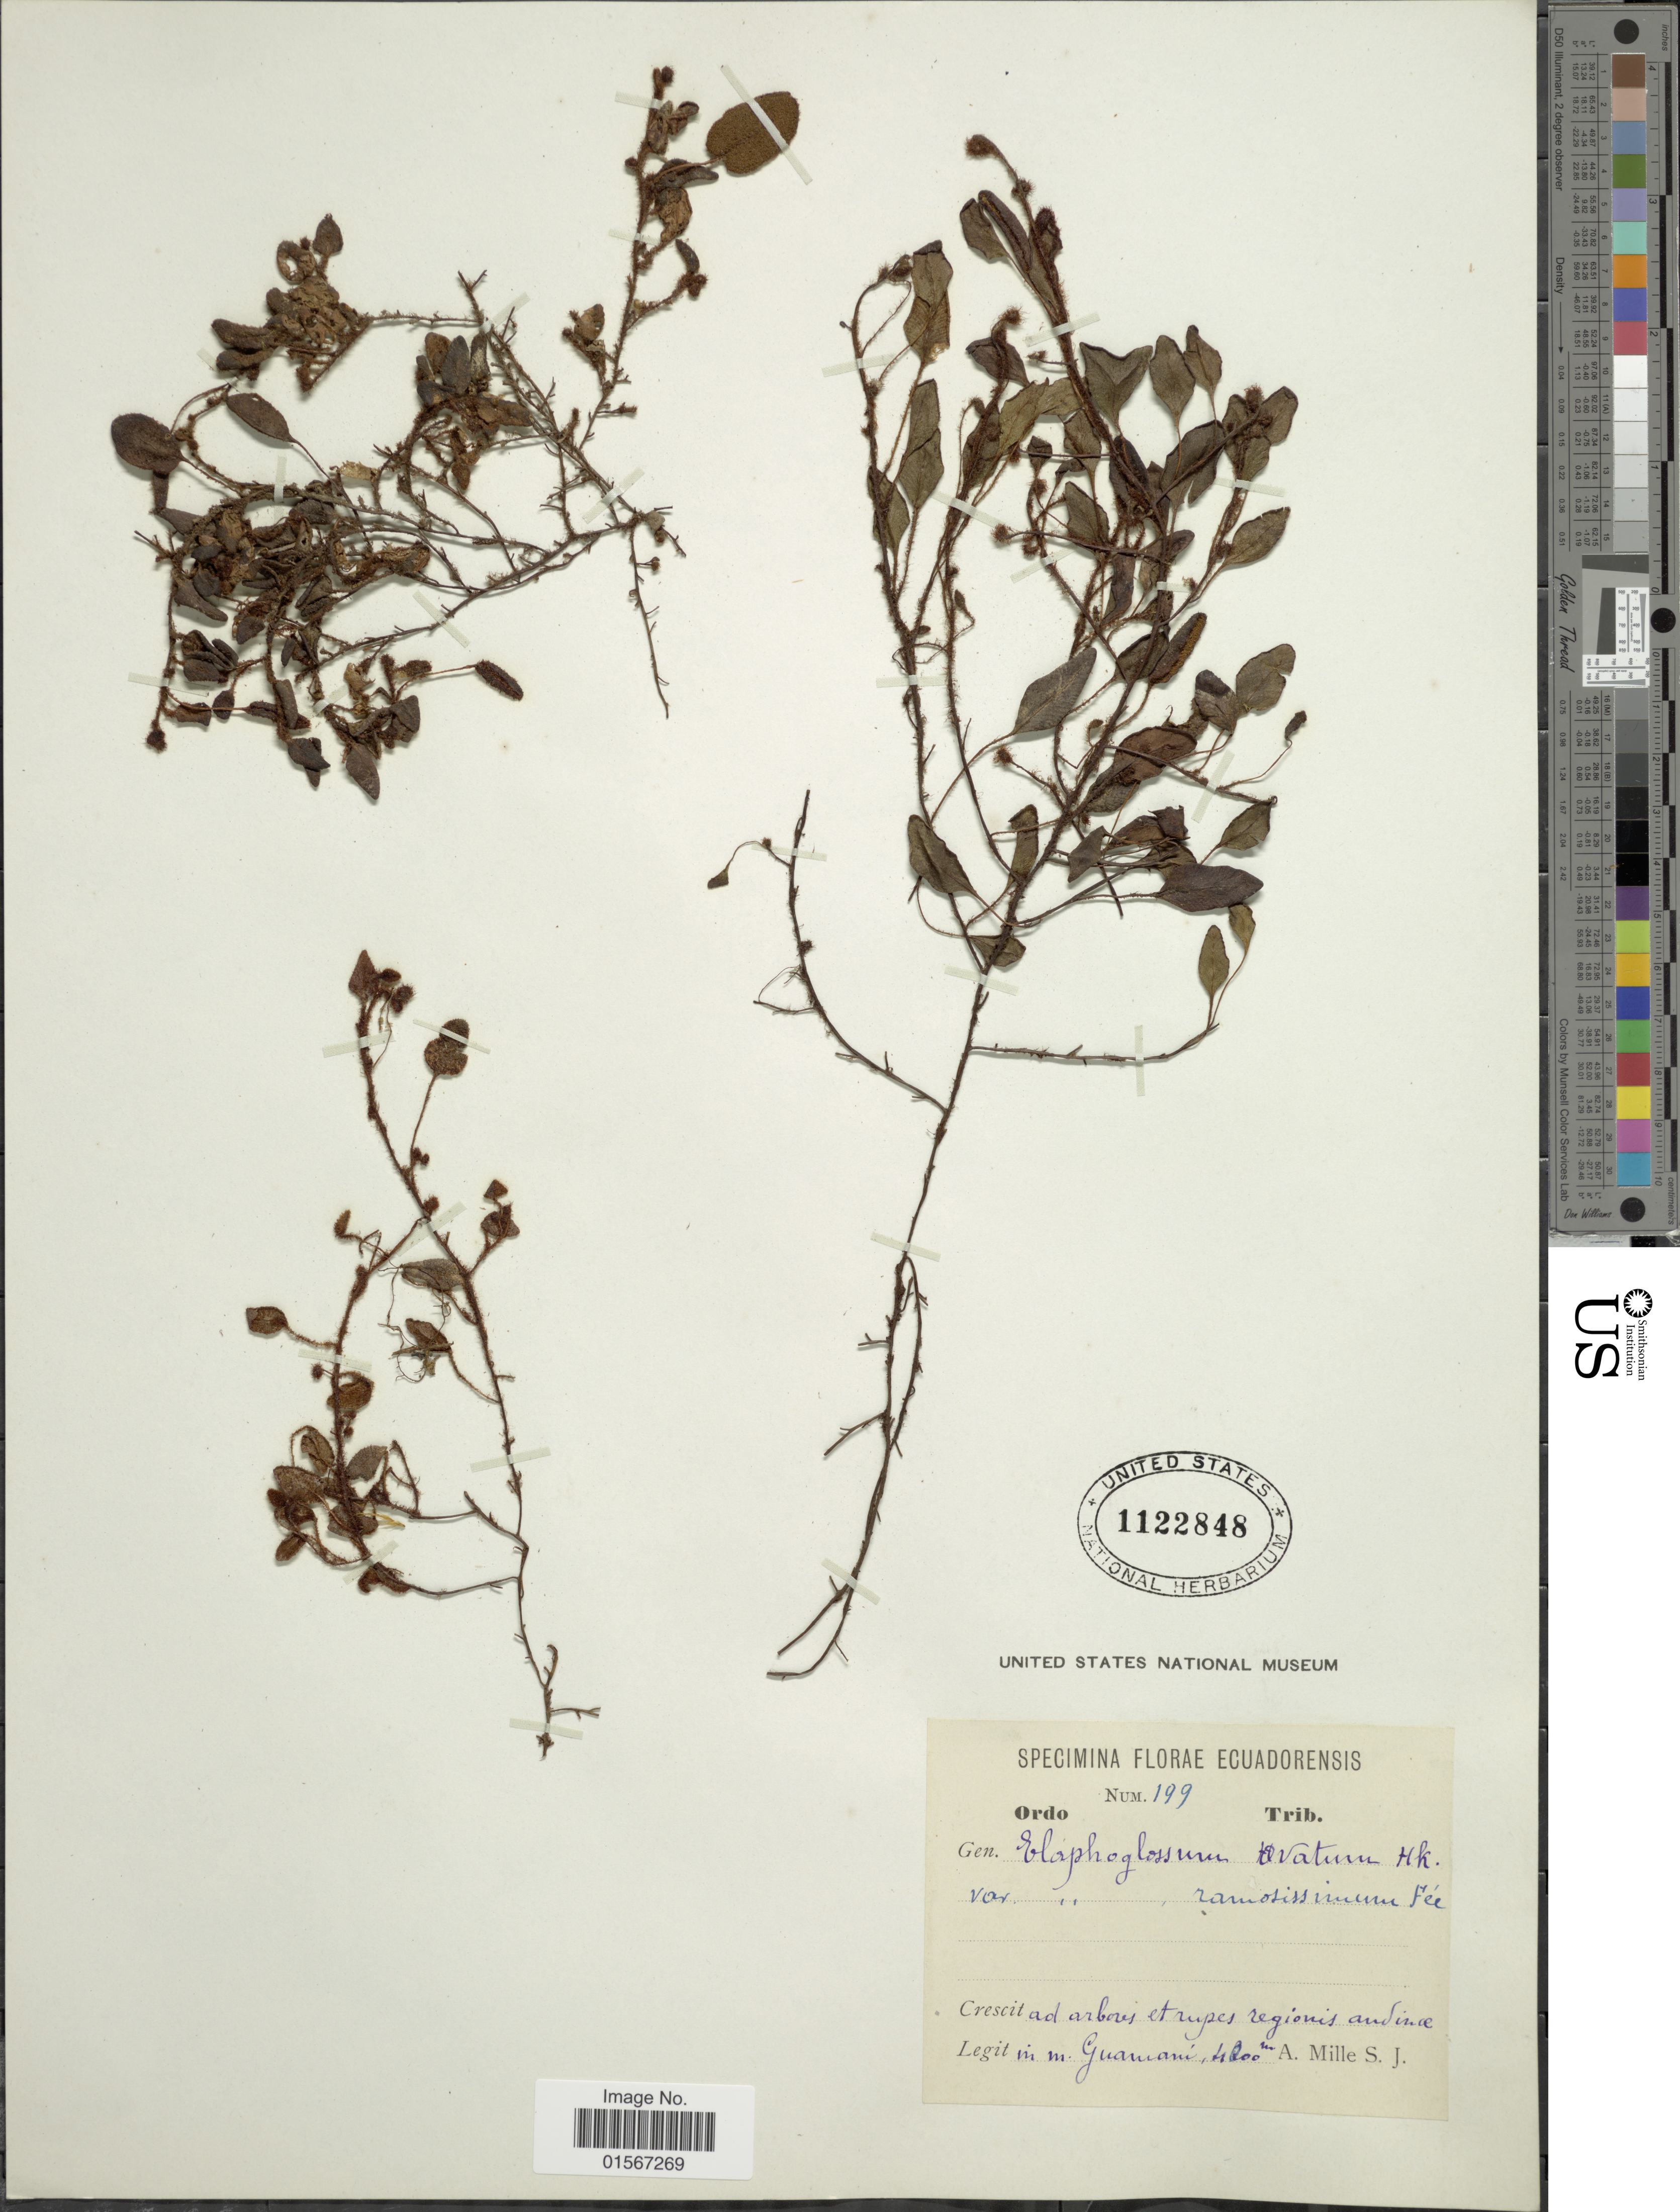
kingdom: Plantae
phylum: Tracheophyta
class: Polypodiopsida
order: Polypodiales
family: Dryopteridaceae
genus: Elaphoglossum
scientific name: Elaphoglossum ovatum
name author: (Hook. & Grev.) T. Moore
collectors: A. Mille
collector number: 199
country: Ecuador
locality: Ecuadorensis, ad arbores et rupes regionis andinae, in m. Guamani.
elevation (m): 4800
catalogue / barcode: US 1122848